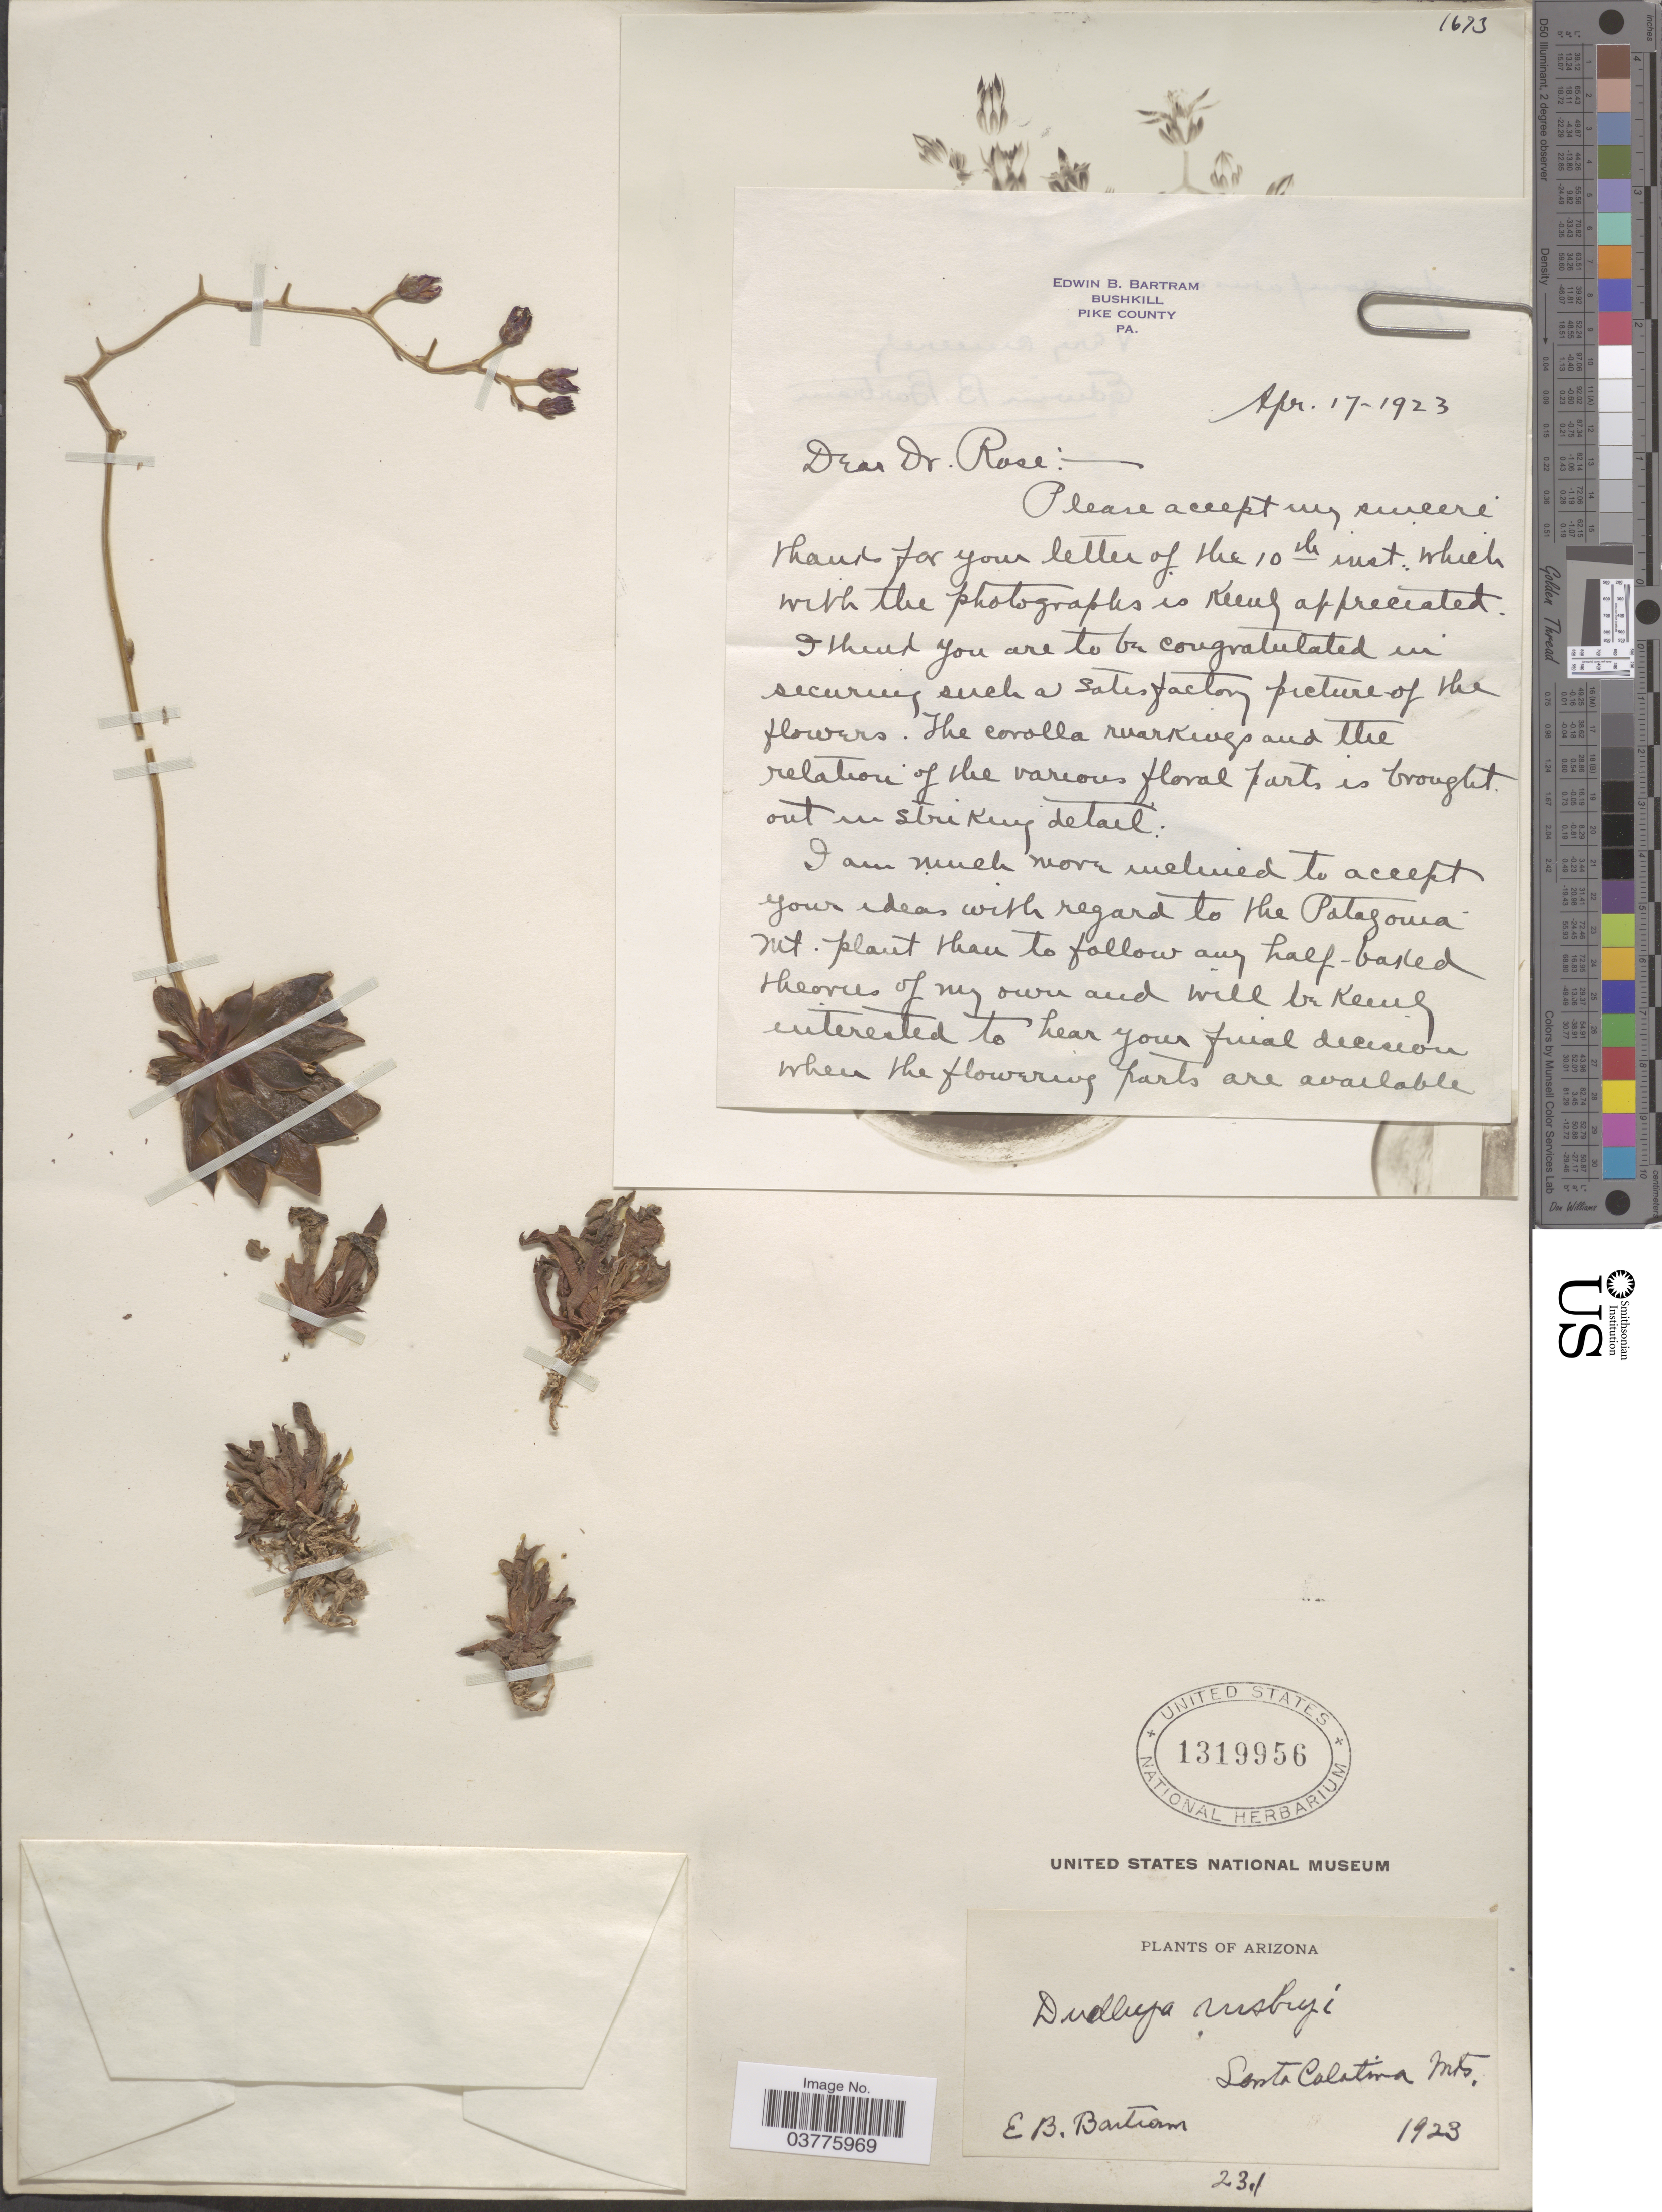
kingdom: Plantae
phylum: Tracheophyta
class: Magnoliopsida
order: Saxifragales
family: Crassulaceae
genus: Graptopetalum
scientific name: Graptopetalum rusbyi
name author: (Greene) Rose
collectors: E. B. Bartram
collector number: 1693?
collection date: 1923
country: United States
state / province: Arizona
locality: Santa Catalina Mts.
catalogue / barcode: US 1319956